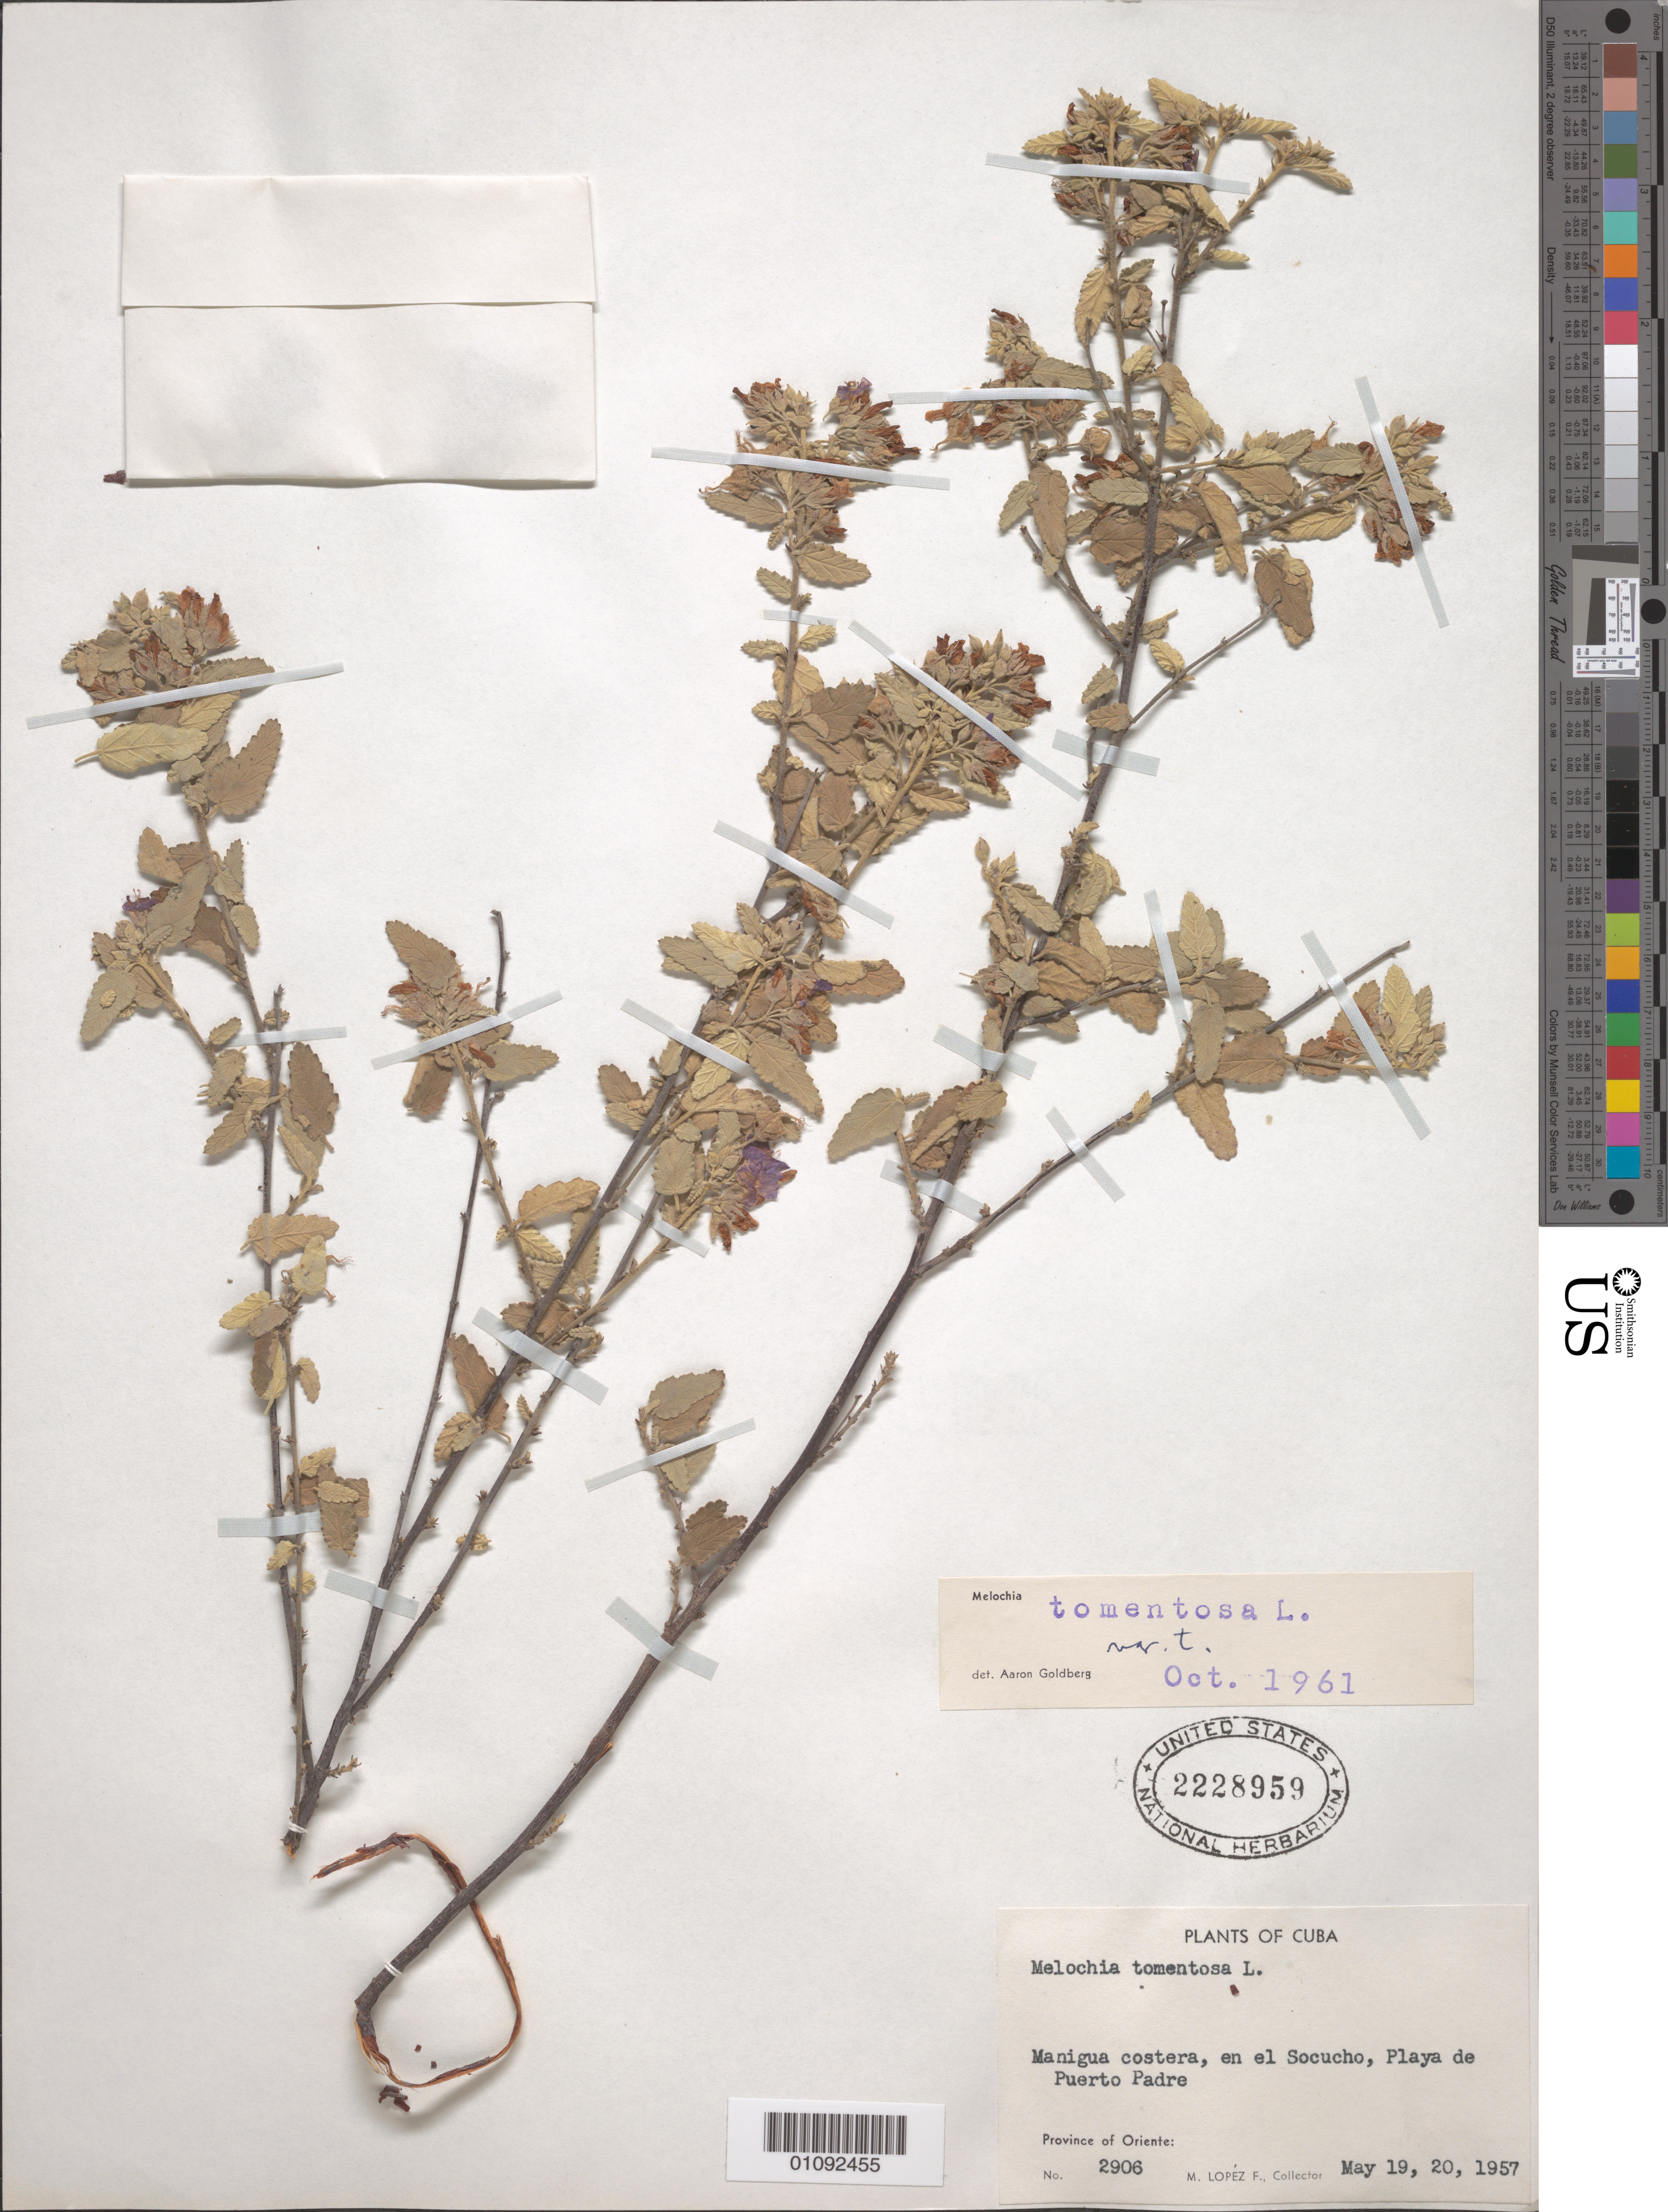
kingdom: Plantae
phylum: Tracheophyta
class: Magnoliopsida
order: Malvales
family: Malvaceae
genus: Melochia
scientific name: Melochia tomentosa var. tomentosa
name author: L.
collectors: M. López Figueiras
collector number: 2906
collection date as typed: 19 May 1957 and 20 May 1957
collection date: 1957-05-19,1957-05-20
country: Cuba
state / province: Las Tunas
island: Cuba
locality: Manigua costera, en el Socucho, Playa de Puerto Padre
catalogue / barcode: US 2228959